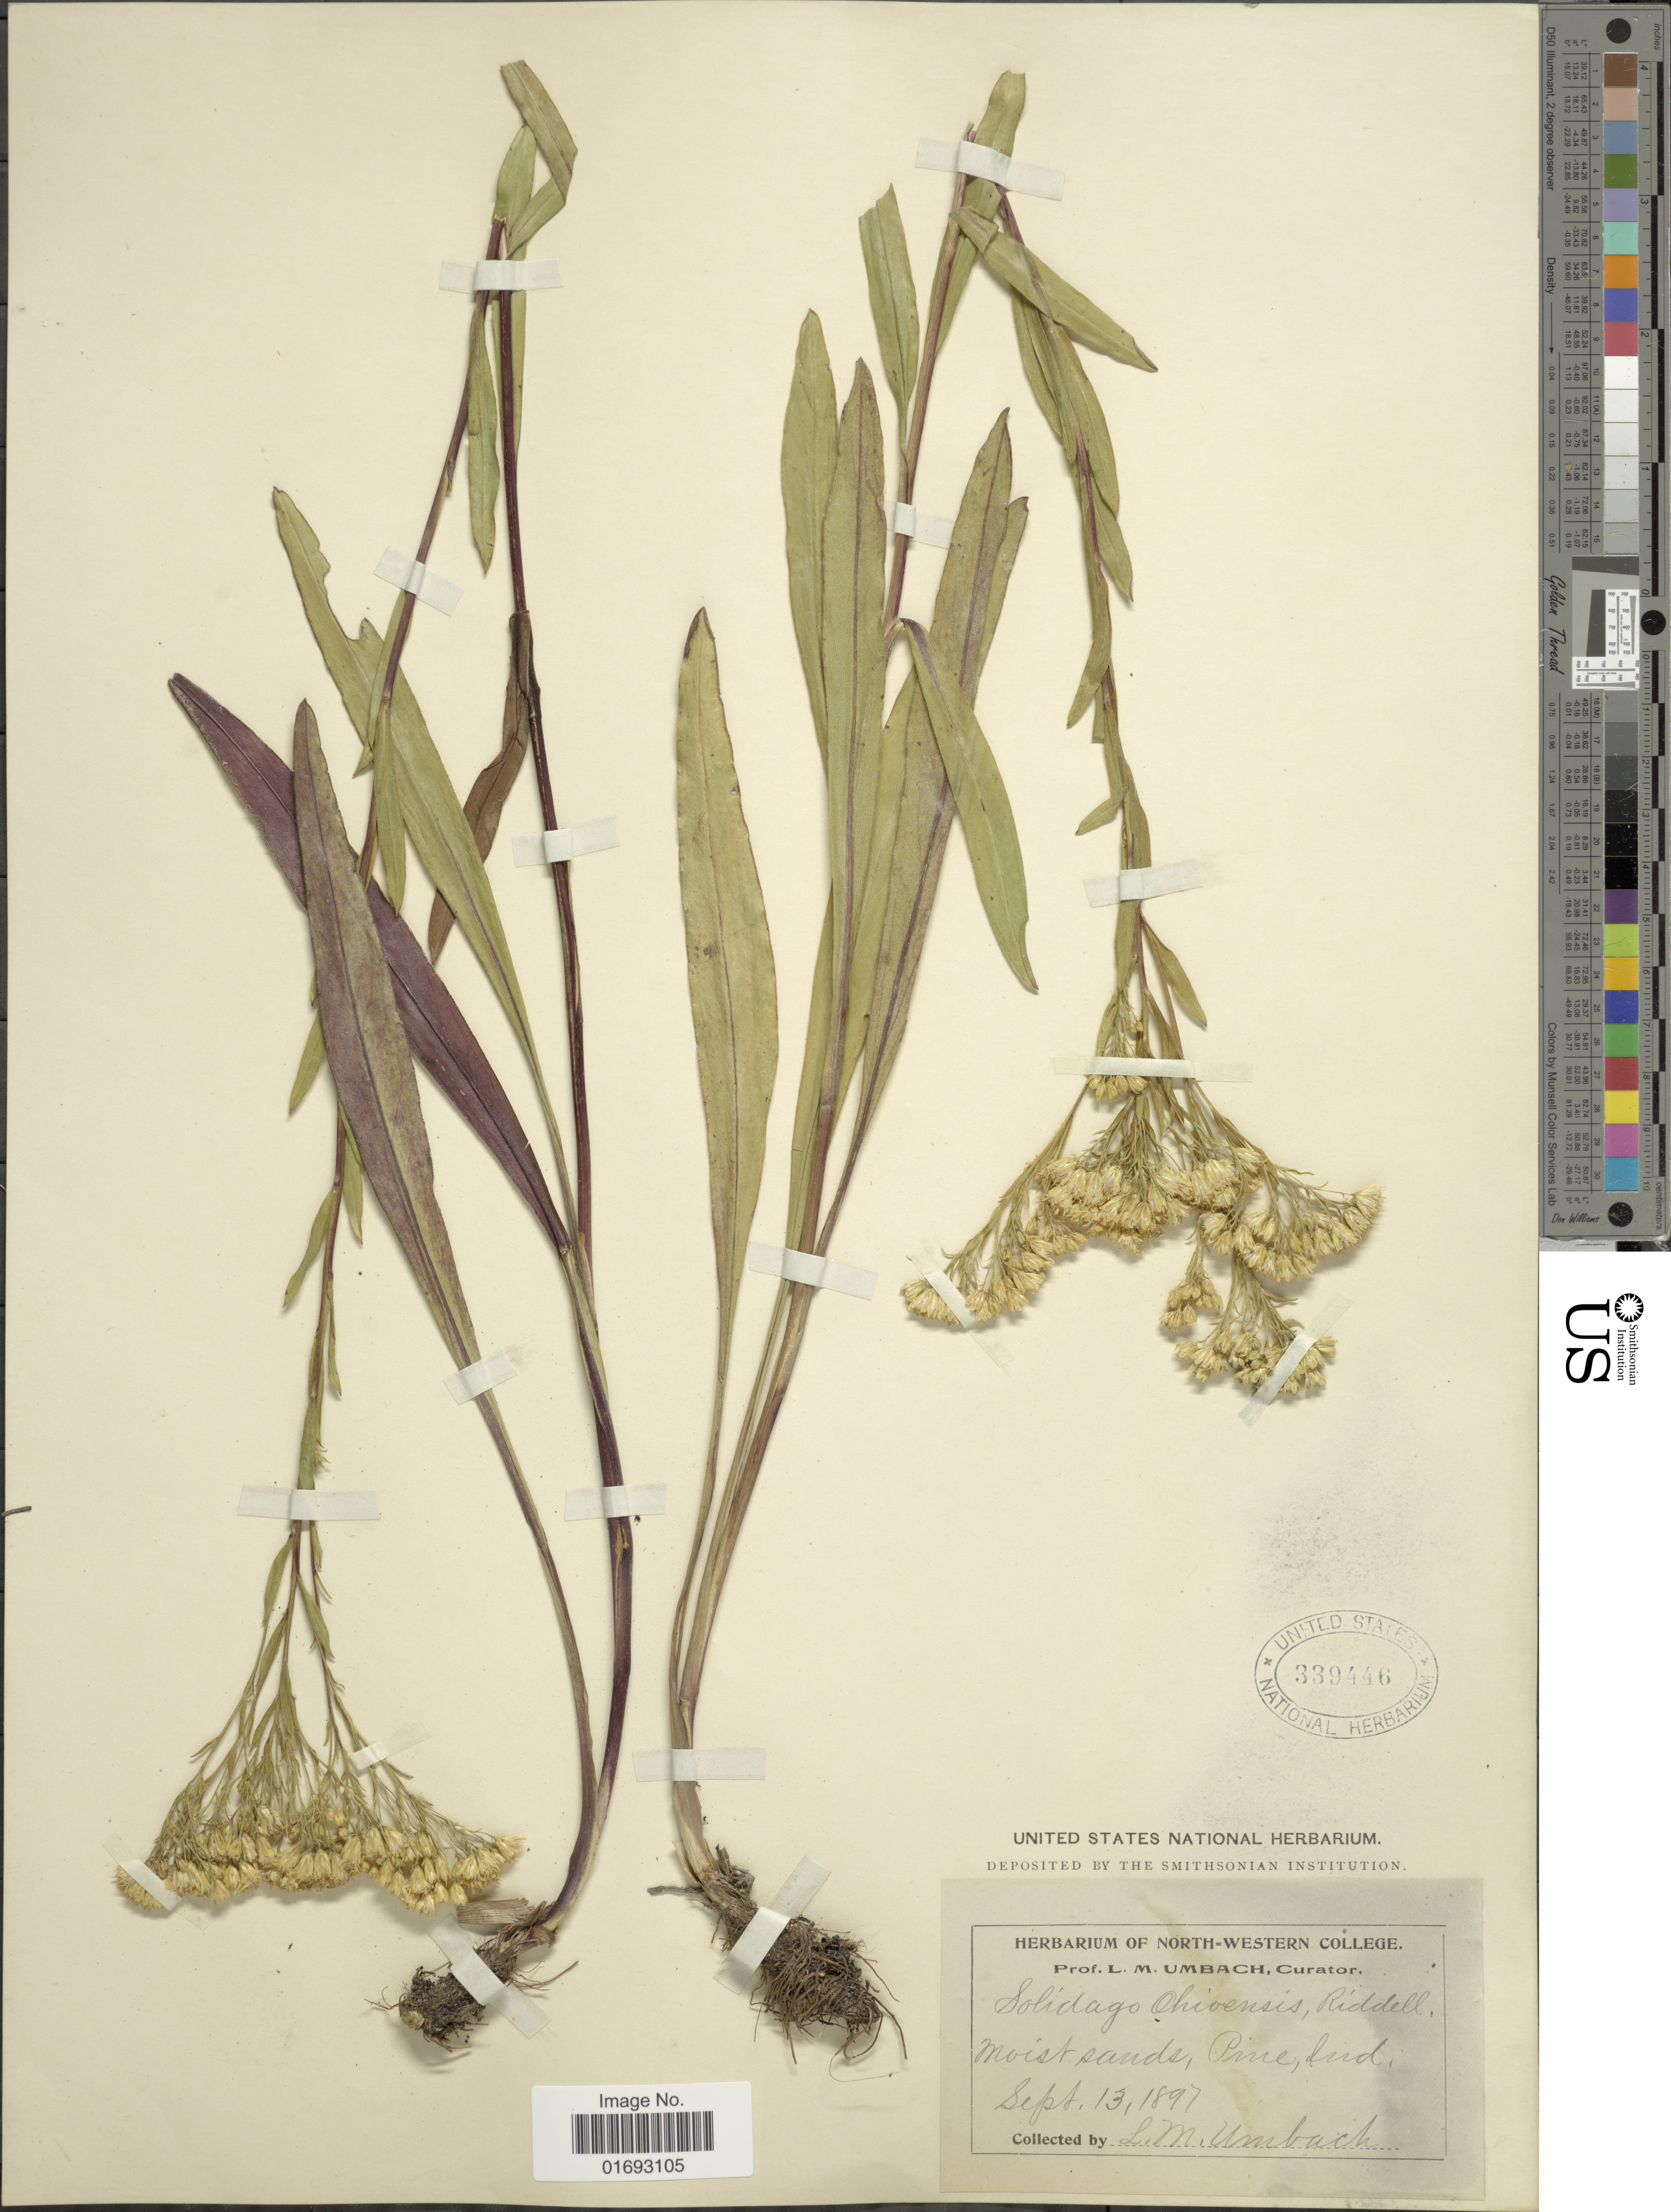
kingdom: Plantae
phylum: Tracheophyta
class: Magnoliopsida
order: Asterales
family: Asteraceae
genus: Oligoneuron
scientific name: Oligoneuron ohioense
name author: (Riddell) G.N. Jones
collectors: L. M. Umbach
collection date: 1897-09-13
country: United States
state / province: Indiana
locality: Moist sands, Pine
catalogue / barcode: US 339446